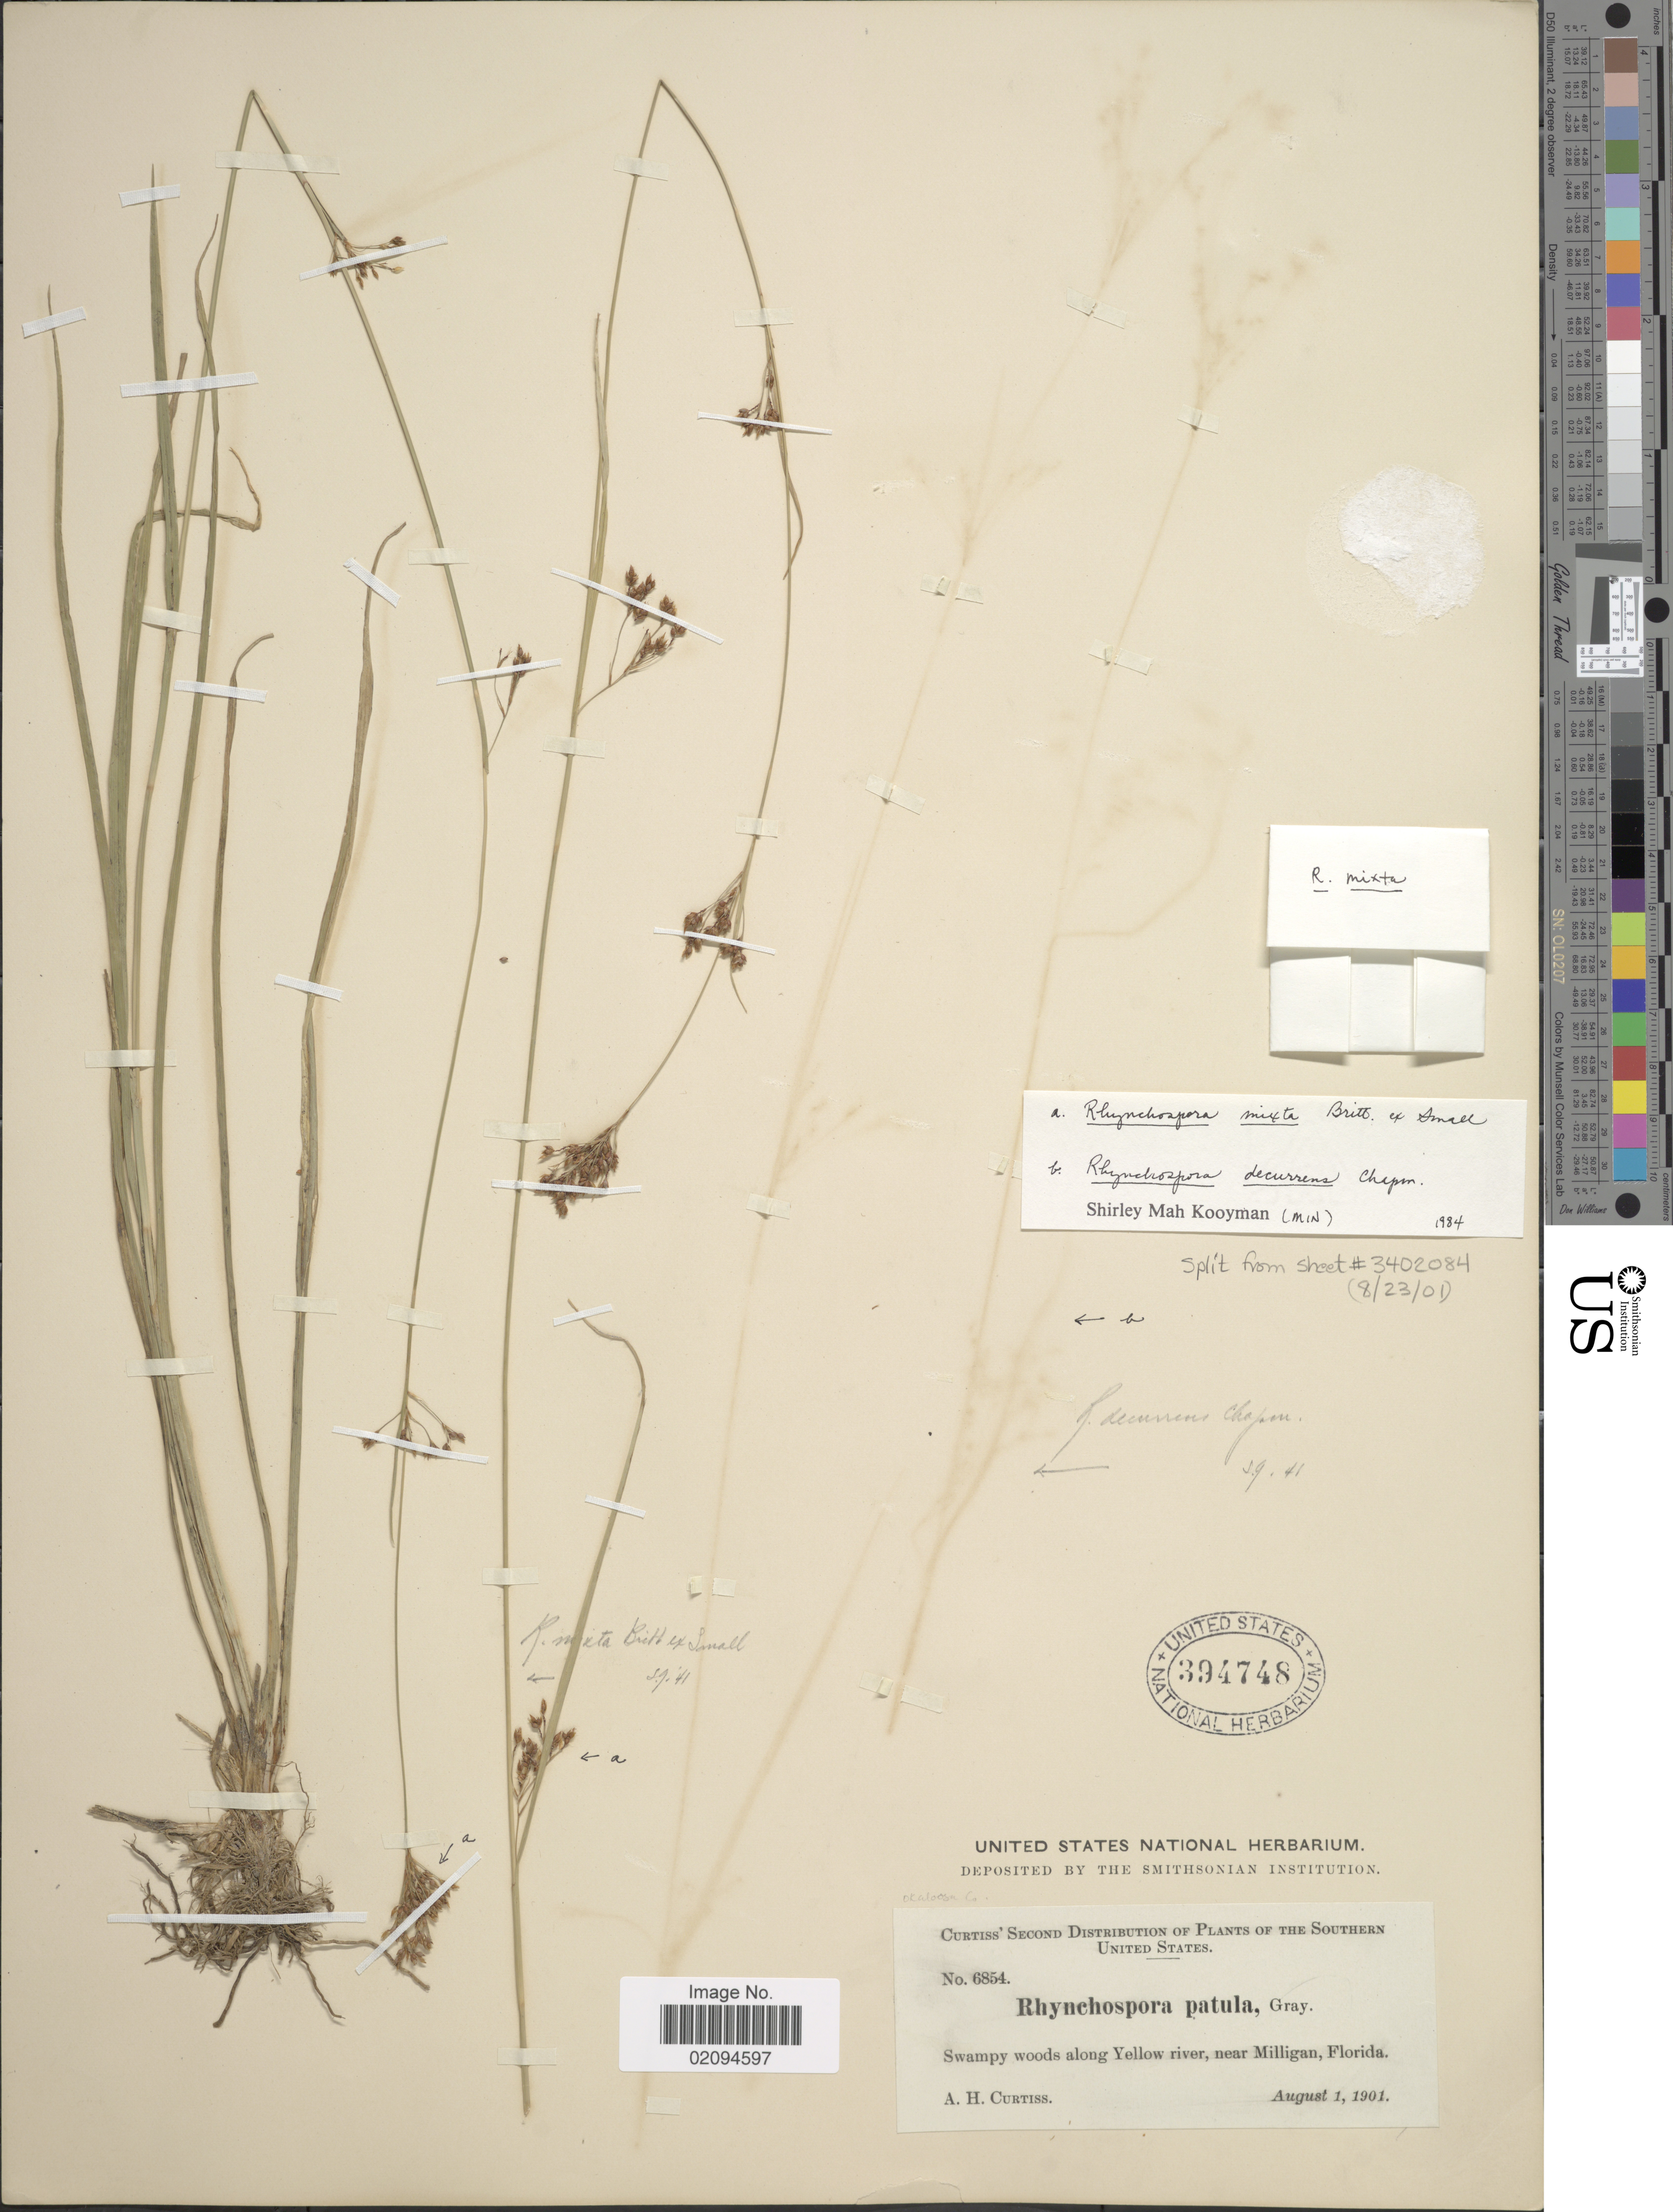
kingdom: Plantae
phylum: Tracheophyta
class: Liliopsida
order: Poales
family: Cyperaceae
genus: Rhynchospora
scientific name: Rhynchospora mixta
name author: Britton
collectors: A. H. Curtiss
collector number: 6854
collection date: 1901-08-01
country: United States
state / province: Florida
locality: Southern United States. Swampy woods along Yellow river, near Milligan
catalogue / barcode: US 394748